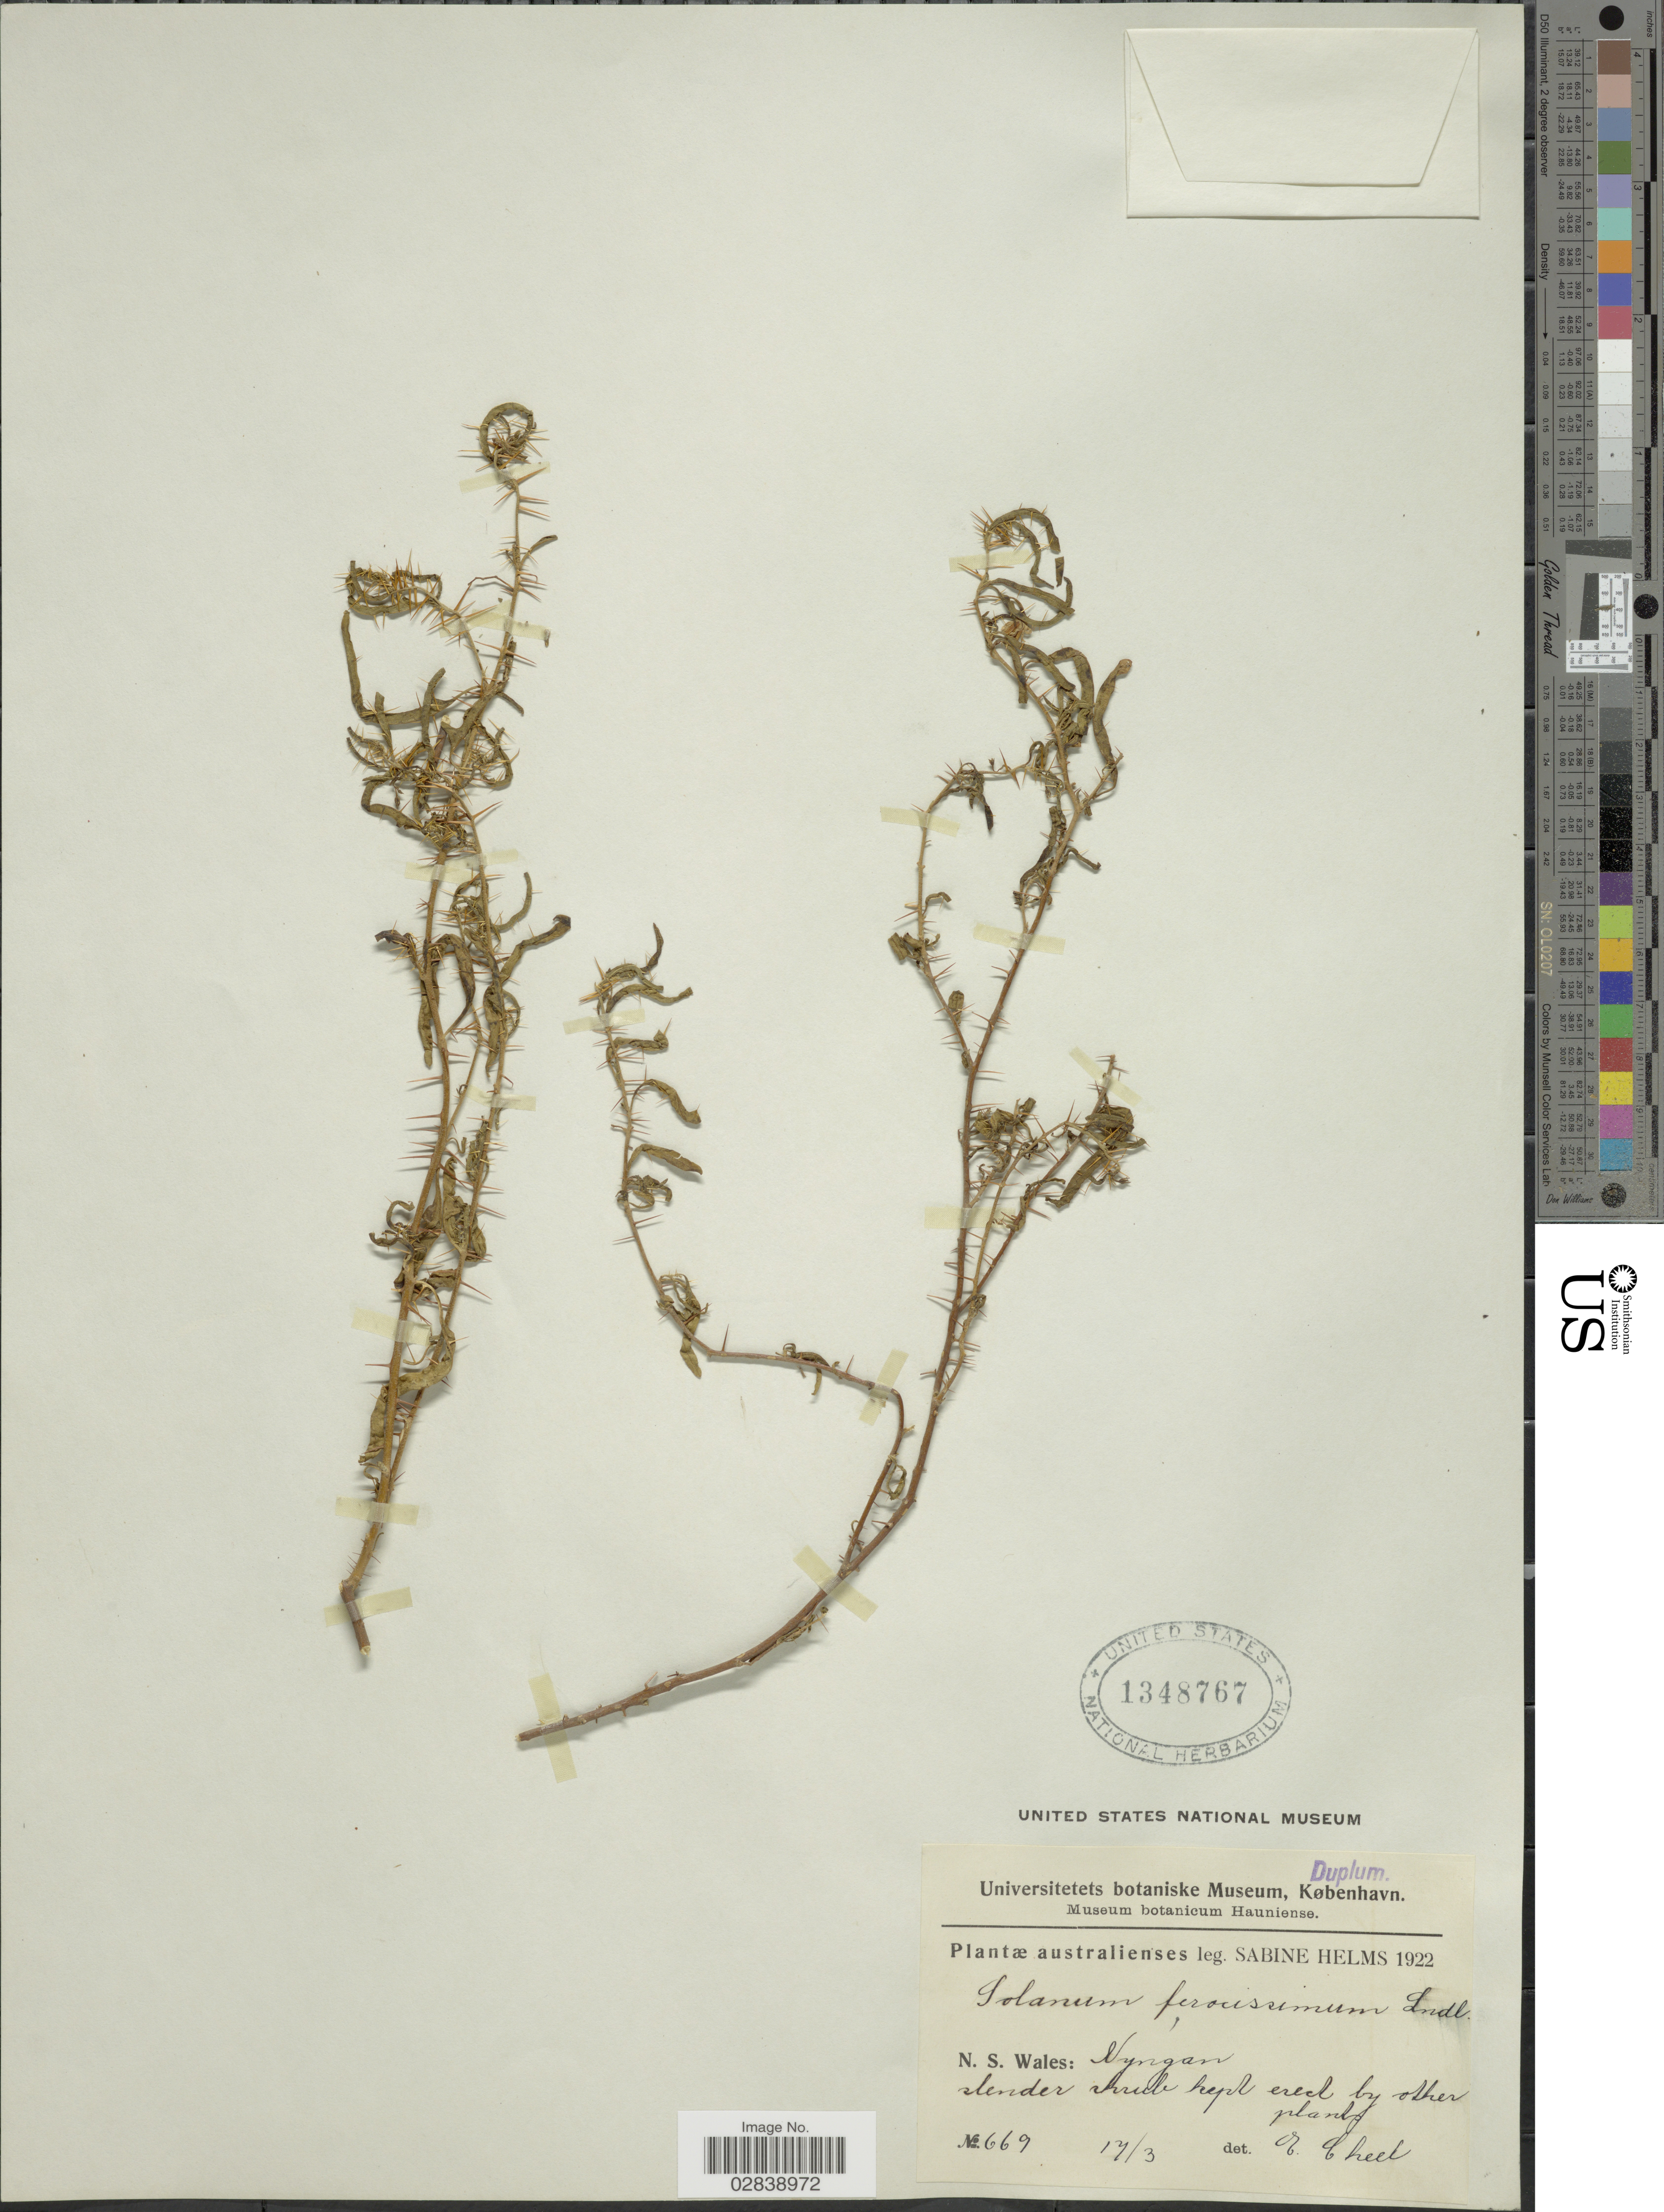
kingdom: Plantae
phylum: Tracheophyta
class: Magnoliopsida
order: Solanales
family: Solanaceae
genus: Solanum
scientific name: Solanum ferocissimum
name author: Lindl.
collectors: S. Helms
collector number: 669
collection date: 1922-03-17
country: Australia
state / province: New South Wales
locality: Nyngan.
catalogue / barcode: US 1348967